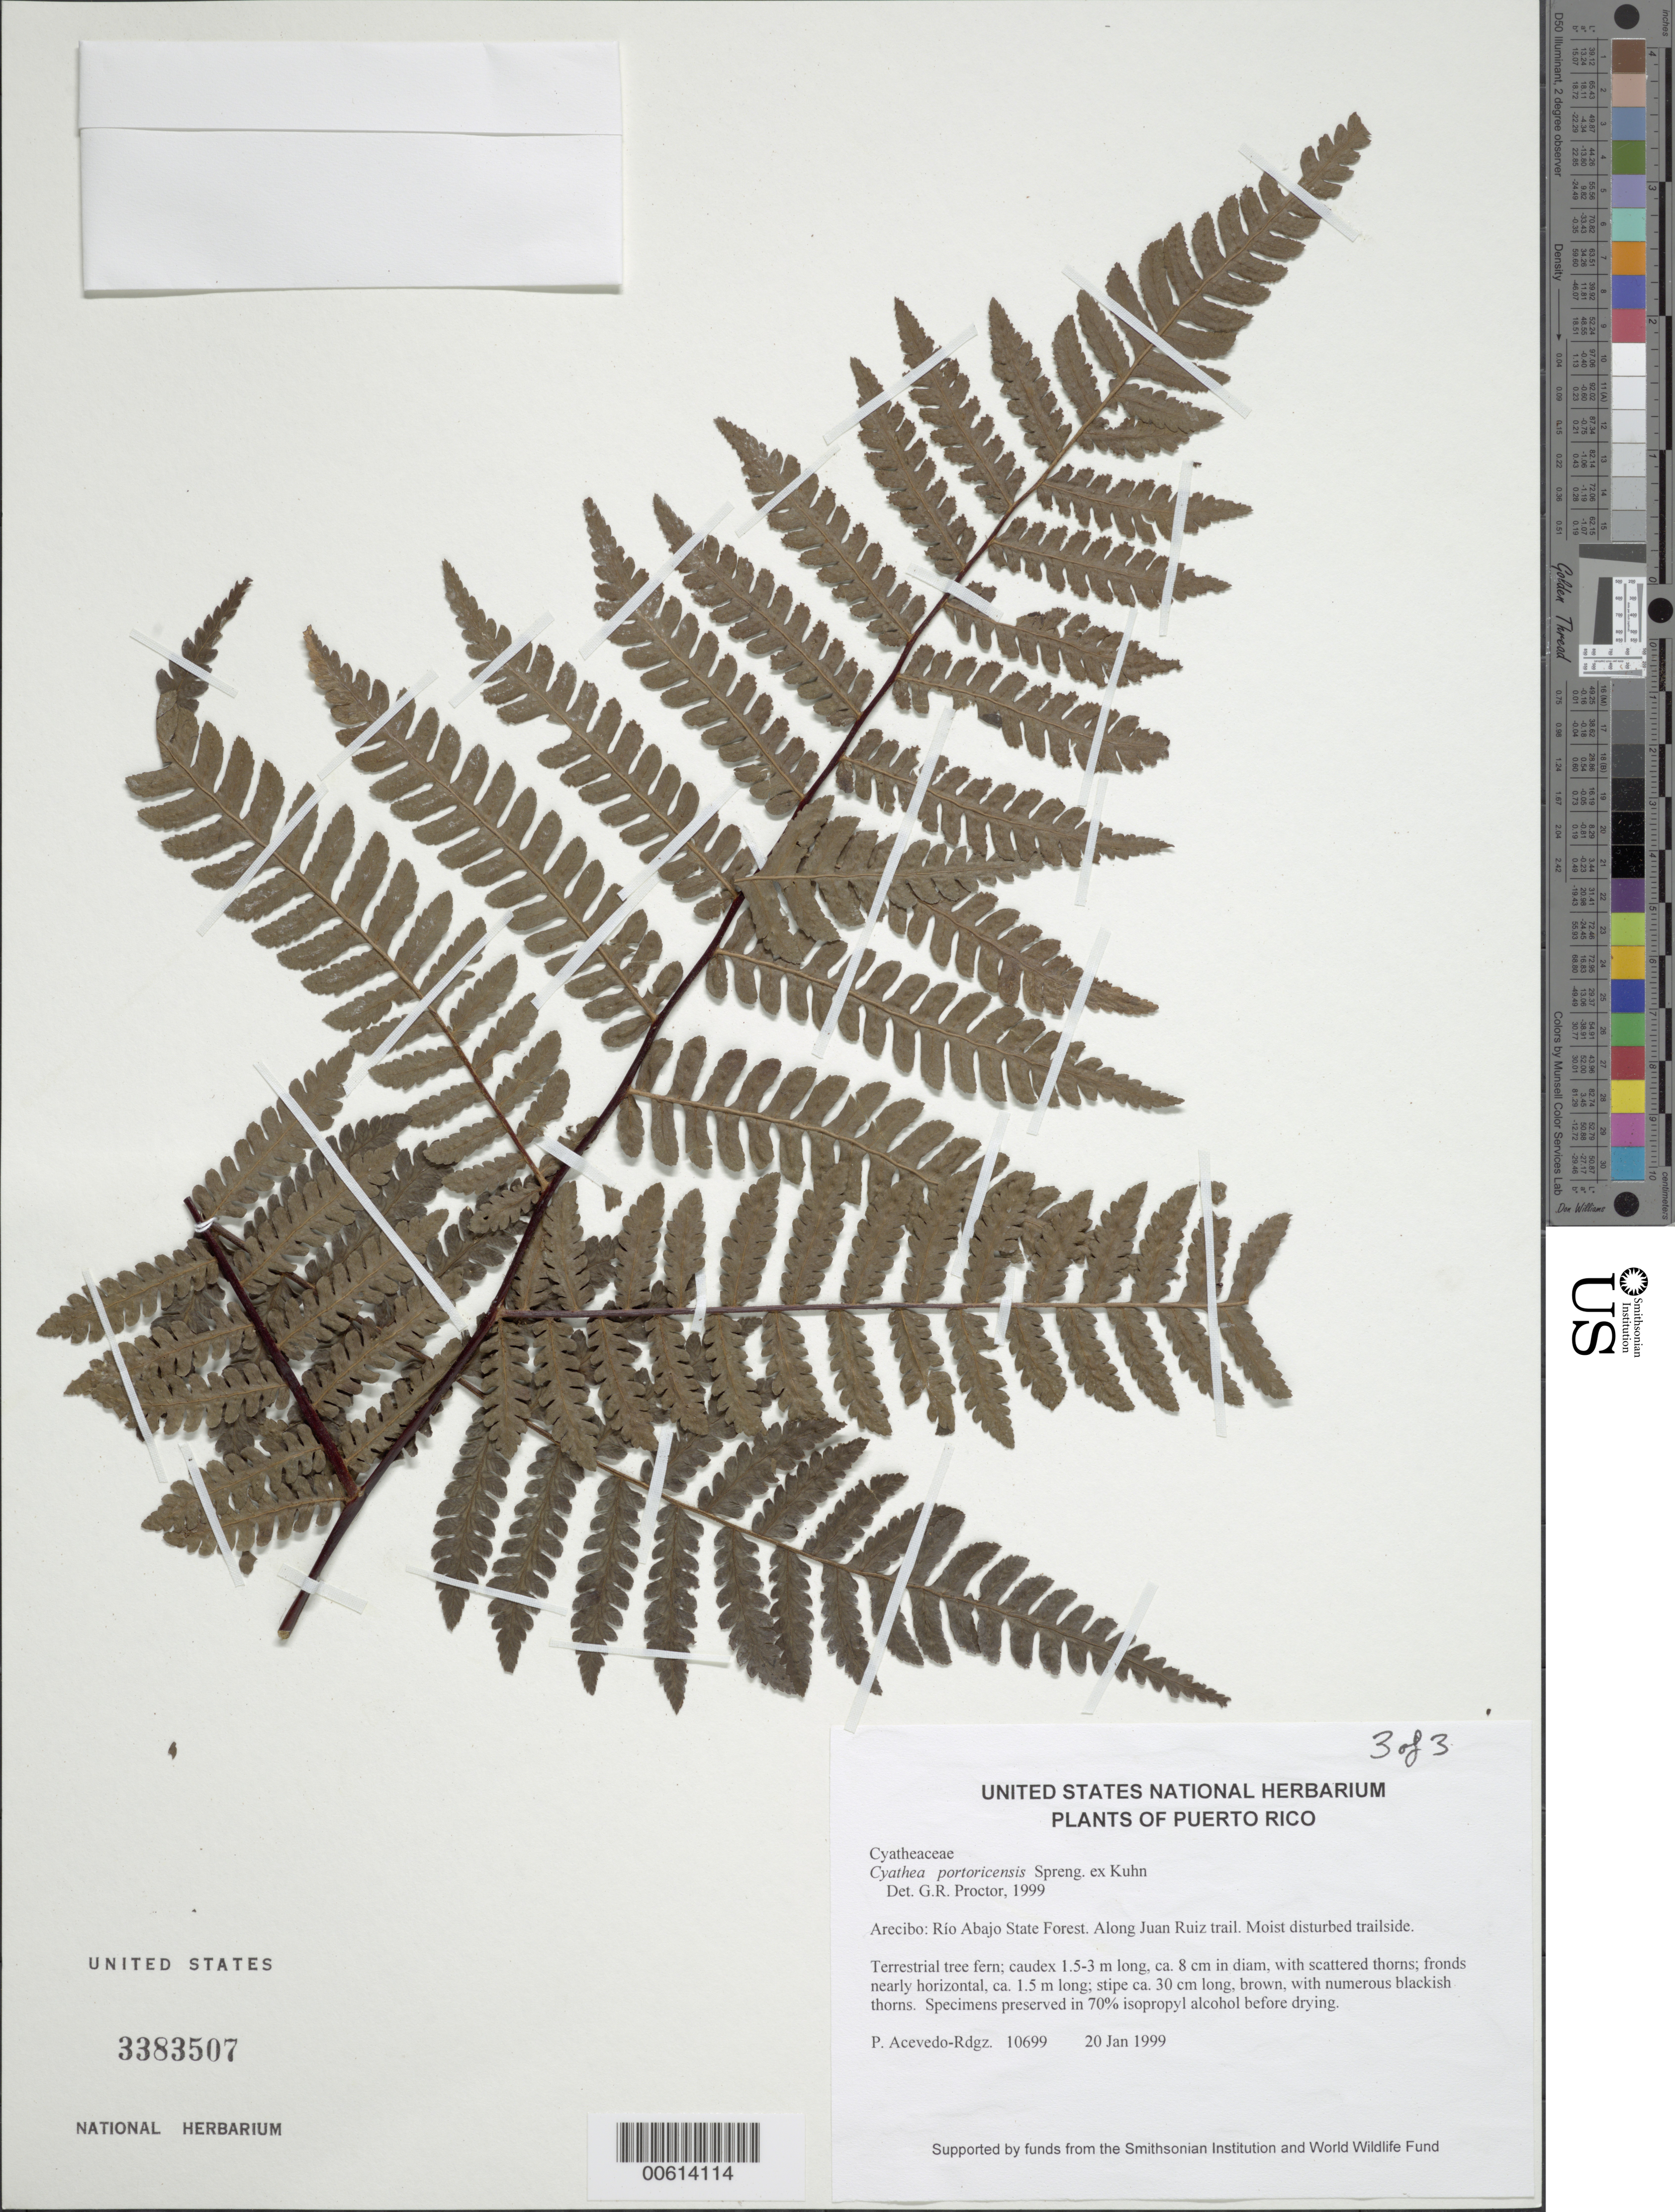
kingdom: Plantae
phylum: Tracheophyta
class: Polypodiopsida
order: Cyatheales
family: Cyatheaceae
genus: Alsophila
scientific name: Alsophila portoricensis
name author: (Spreng. ex Kuhn) D.S. Conant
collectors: P. Acevedo-Rodr.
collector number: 10699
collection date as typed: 20 Jan 1999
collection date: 1999-01-20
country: Puerto Rico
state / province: Arecibo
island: Puerto Rico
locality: Arecibo; Río Abajo State Forest. Along Juan Ruiz trail.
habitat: Moist disturbed trailside.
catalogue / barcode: US 3383507